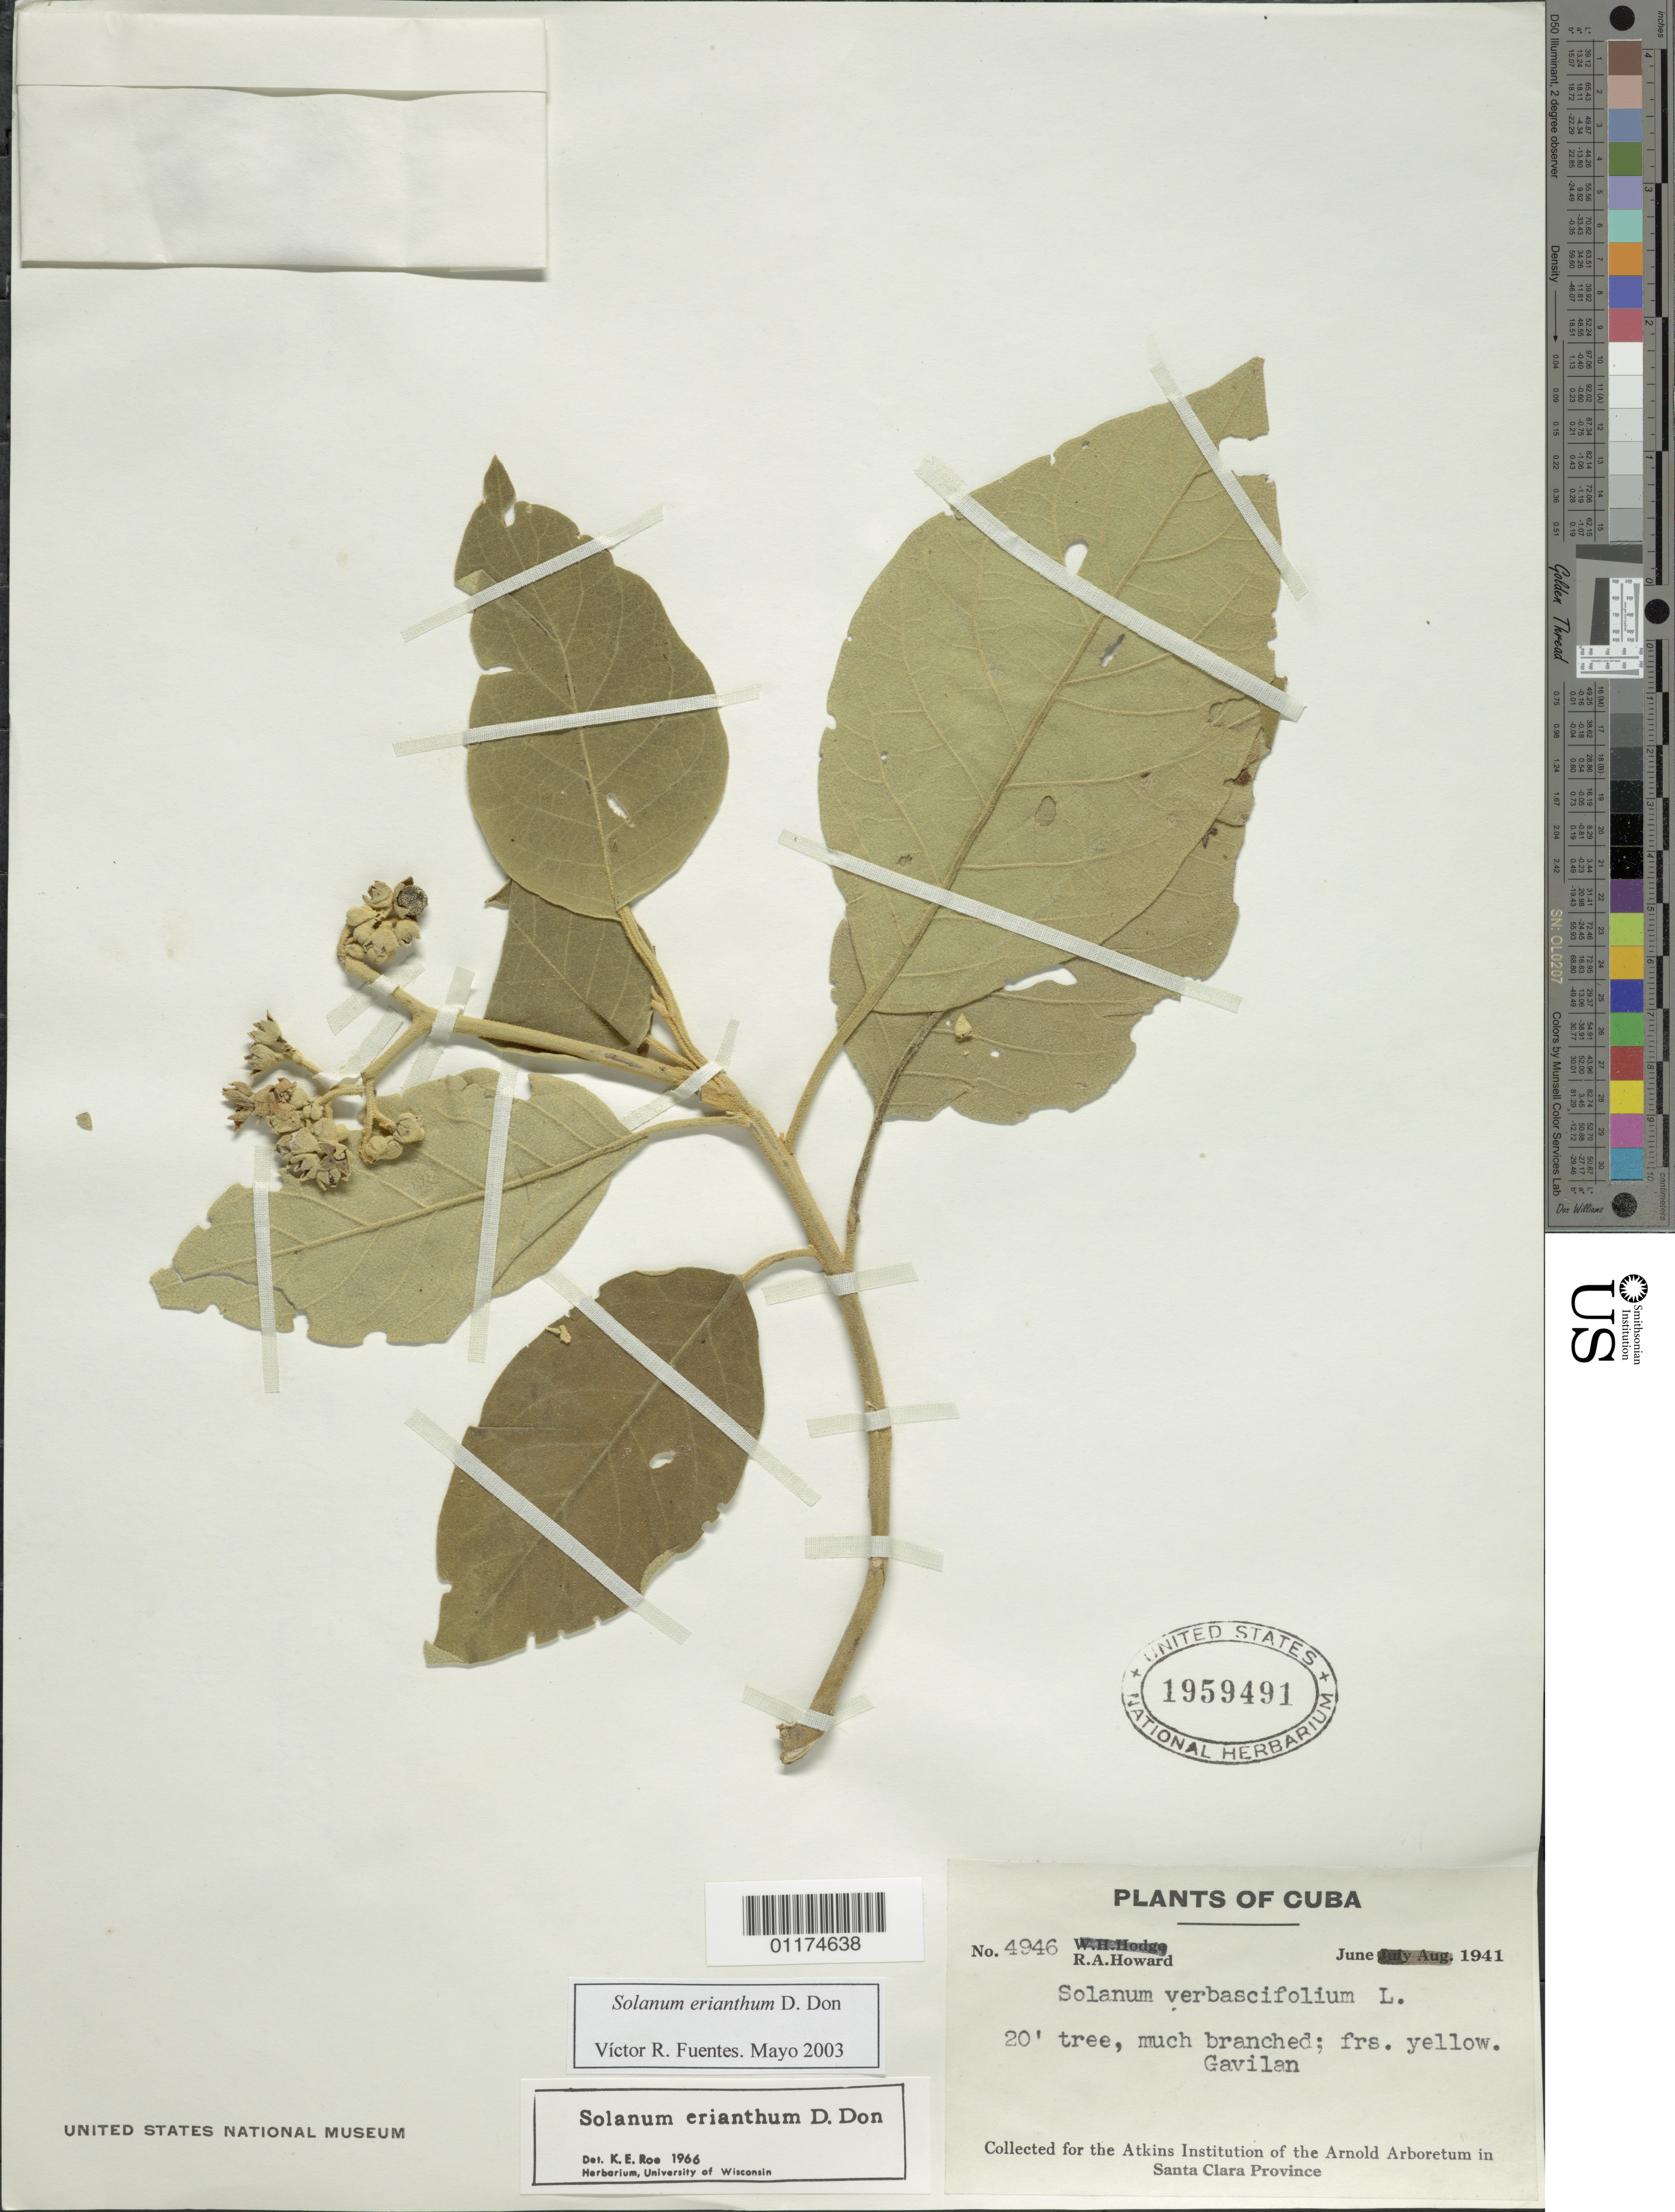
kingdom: Plantae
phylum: Tracheophyta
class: Magnoliopsida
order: Solanales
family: Solanaceae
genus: Solanum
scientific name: Solanum erianthum var. erianthum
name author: D. Don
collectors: R. A. Howard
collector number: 4946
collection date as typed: Jun 1941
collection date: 1941-06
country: Cuba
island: Cuba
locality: Gavilen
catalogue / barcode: US 1959491